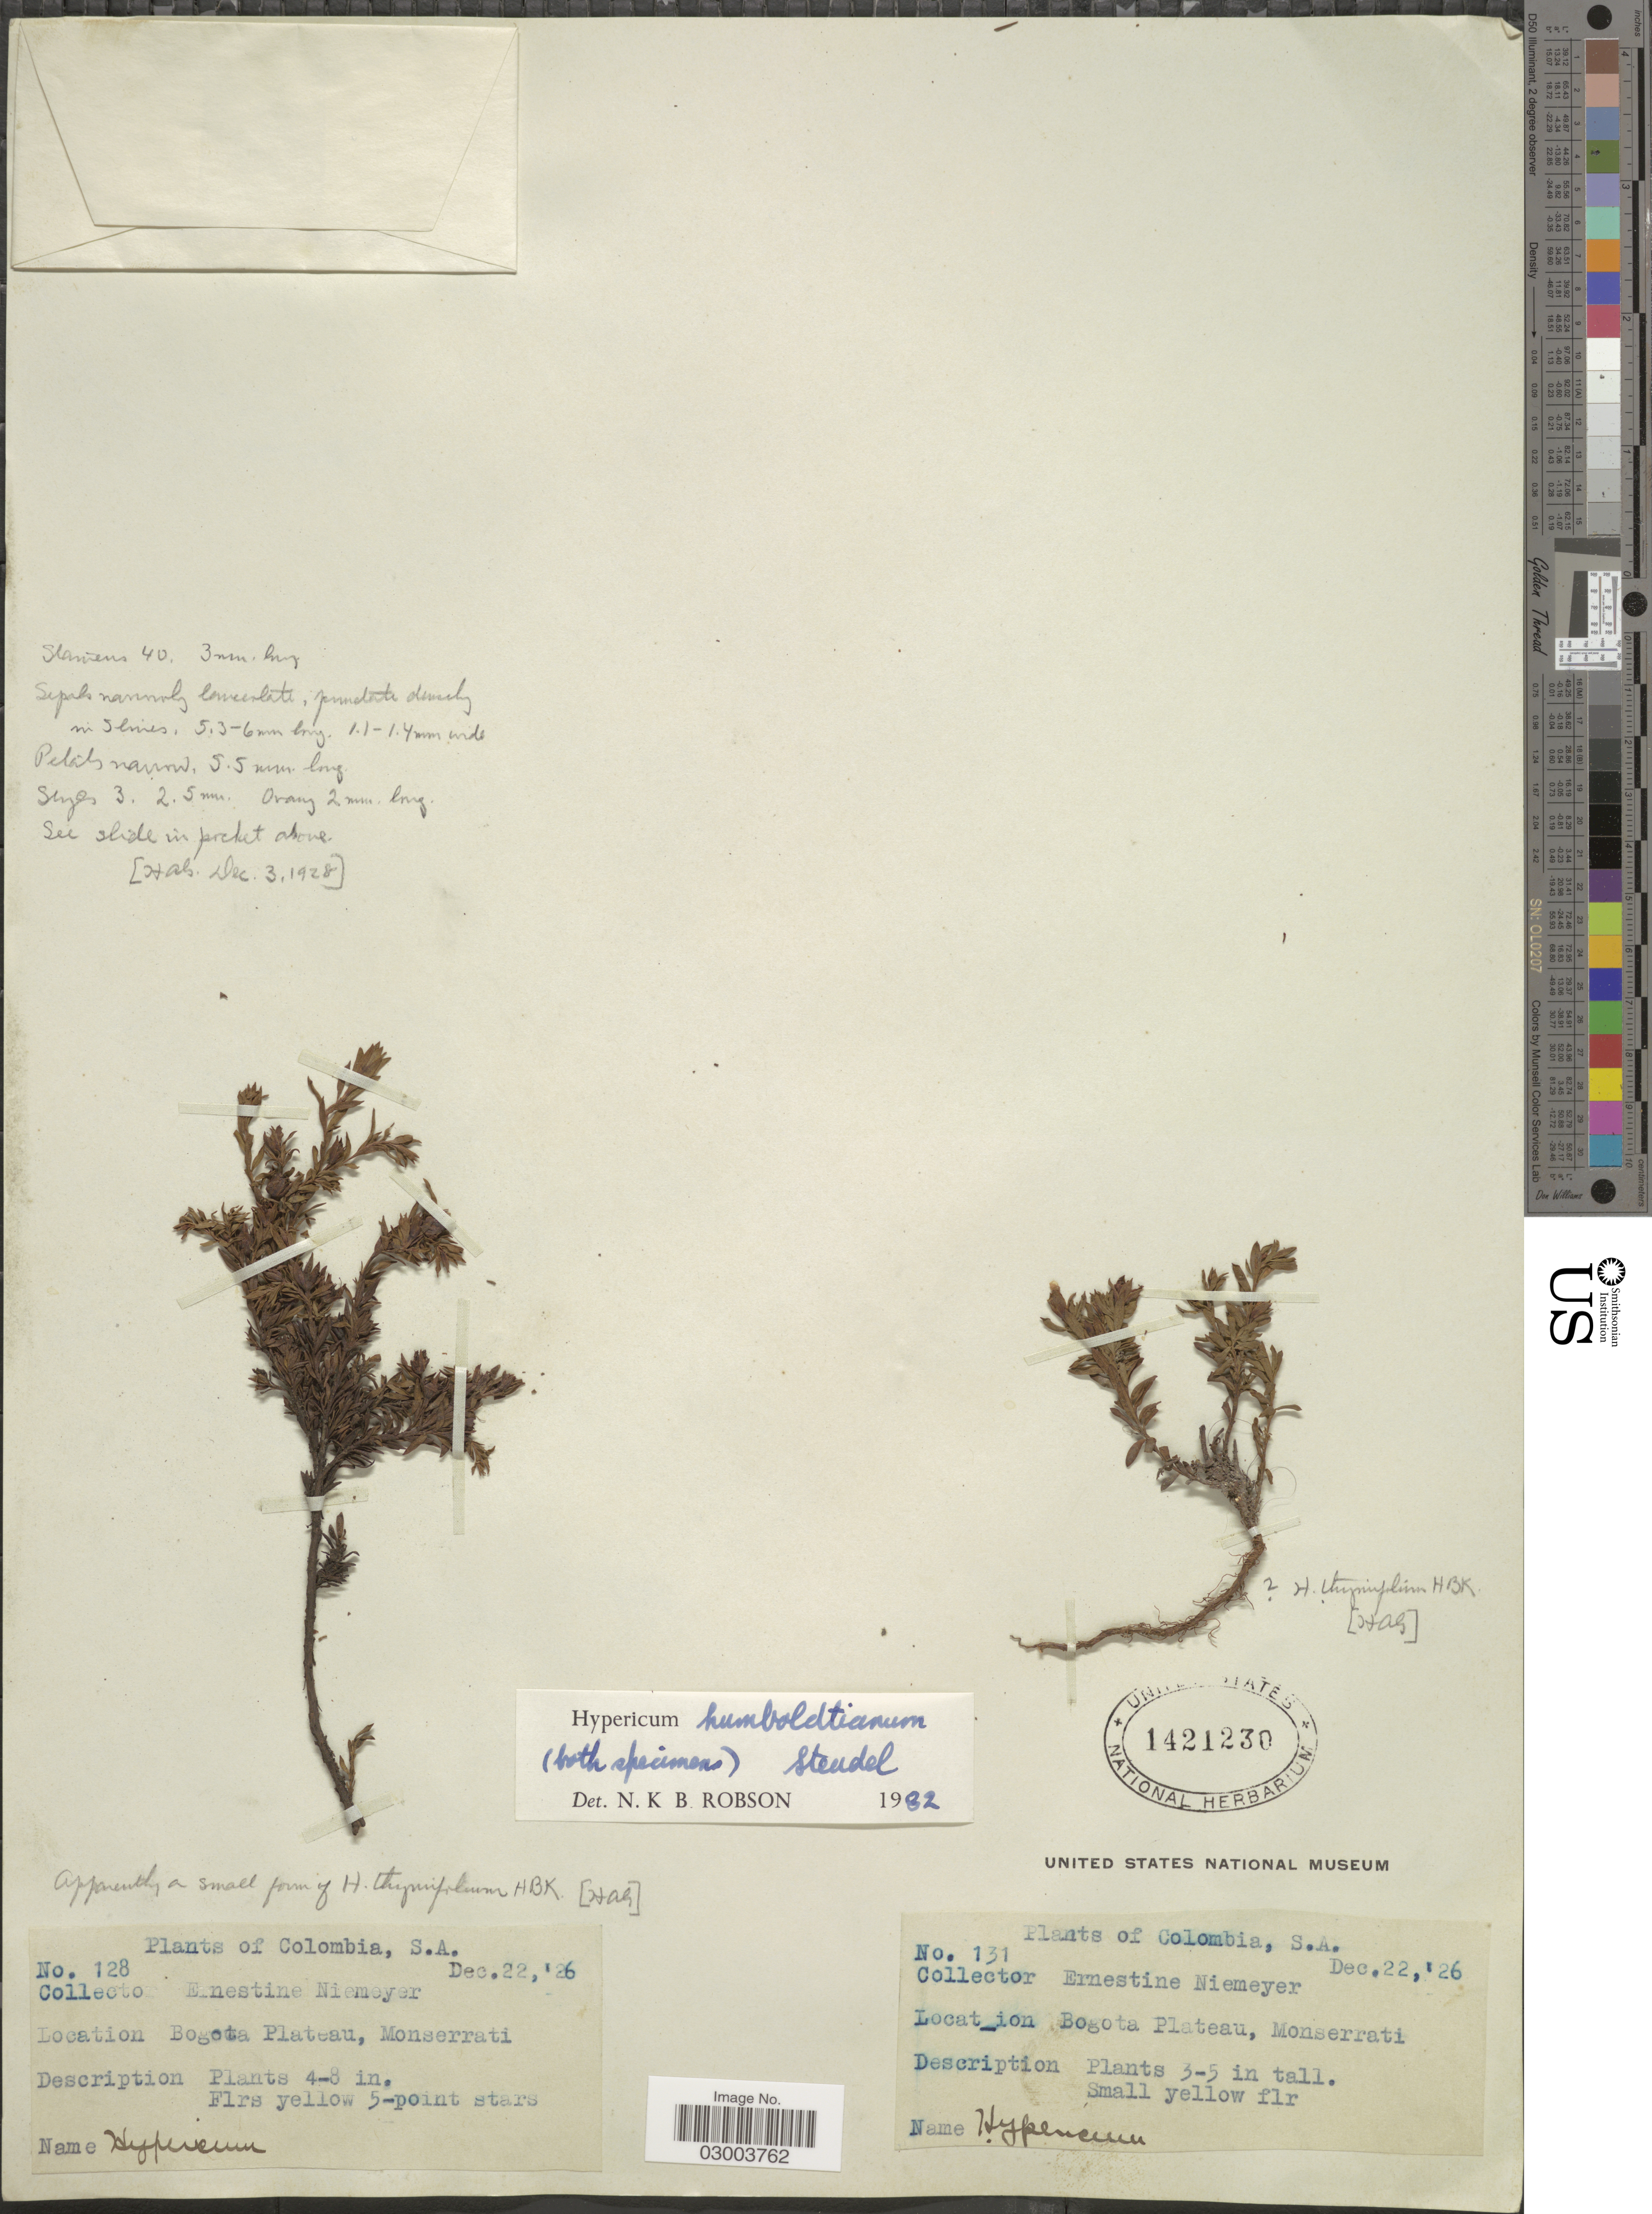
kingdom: Plantae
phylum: Tracheophyta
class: Magnoliopsida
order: Malpighiales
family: Hypericaceae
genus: Hypericum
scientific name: Hypericum humboldtianum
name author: Steud.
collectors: E. H. Niemeyer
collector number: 131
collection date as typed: Transcribed d/m/y: 22/12/26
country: Colombia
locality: Bogota Plateau, Monserrati.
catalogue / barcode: US 1421230-2